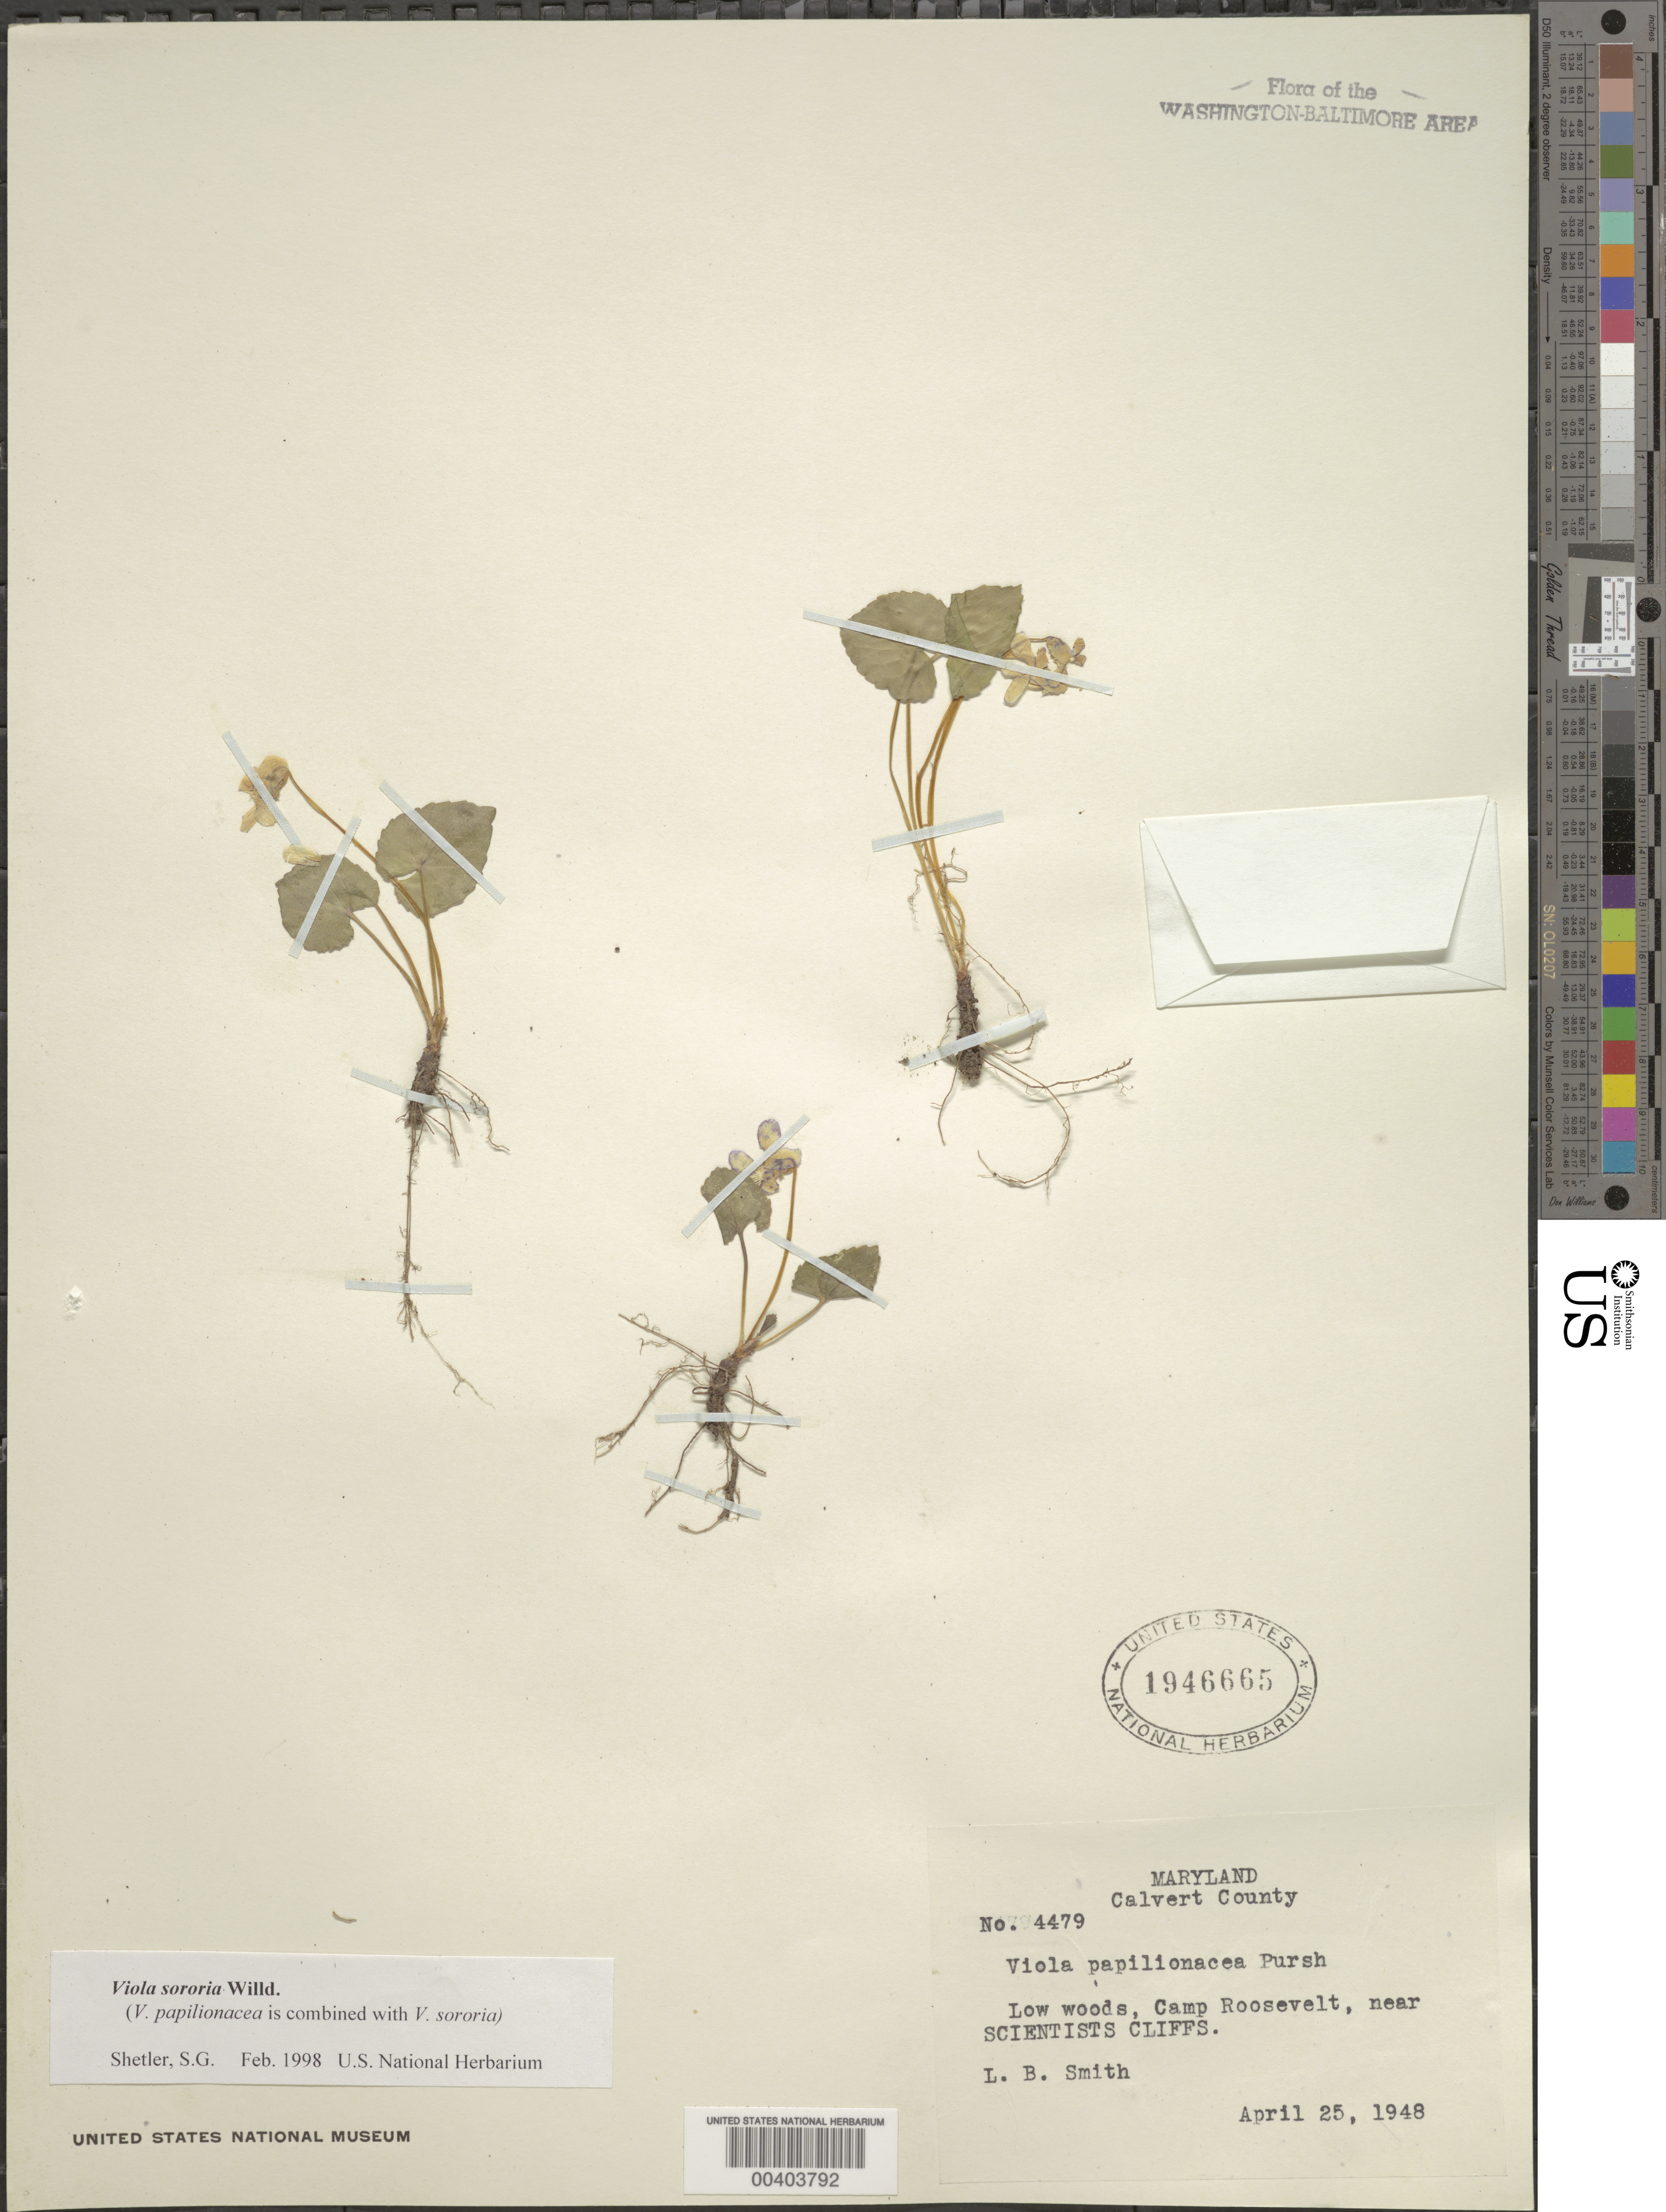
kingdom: Plantae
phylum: Tracheophyta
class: Magnoliopsida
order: Malpighiales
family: Violaceae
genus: Viola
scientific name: Viola sororia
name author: Willd.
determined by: Shetler, Stanwyn G., (US), NMNH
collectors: L. Smith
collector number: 4479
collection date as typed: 25 Apr 1948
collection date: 1948-04-25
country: United States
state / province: Maryland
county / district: Calvert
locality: Camp Roosevelt, Scientists Cliffs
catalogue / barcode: US 1946665